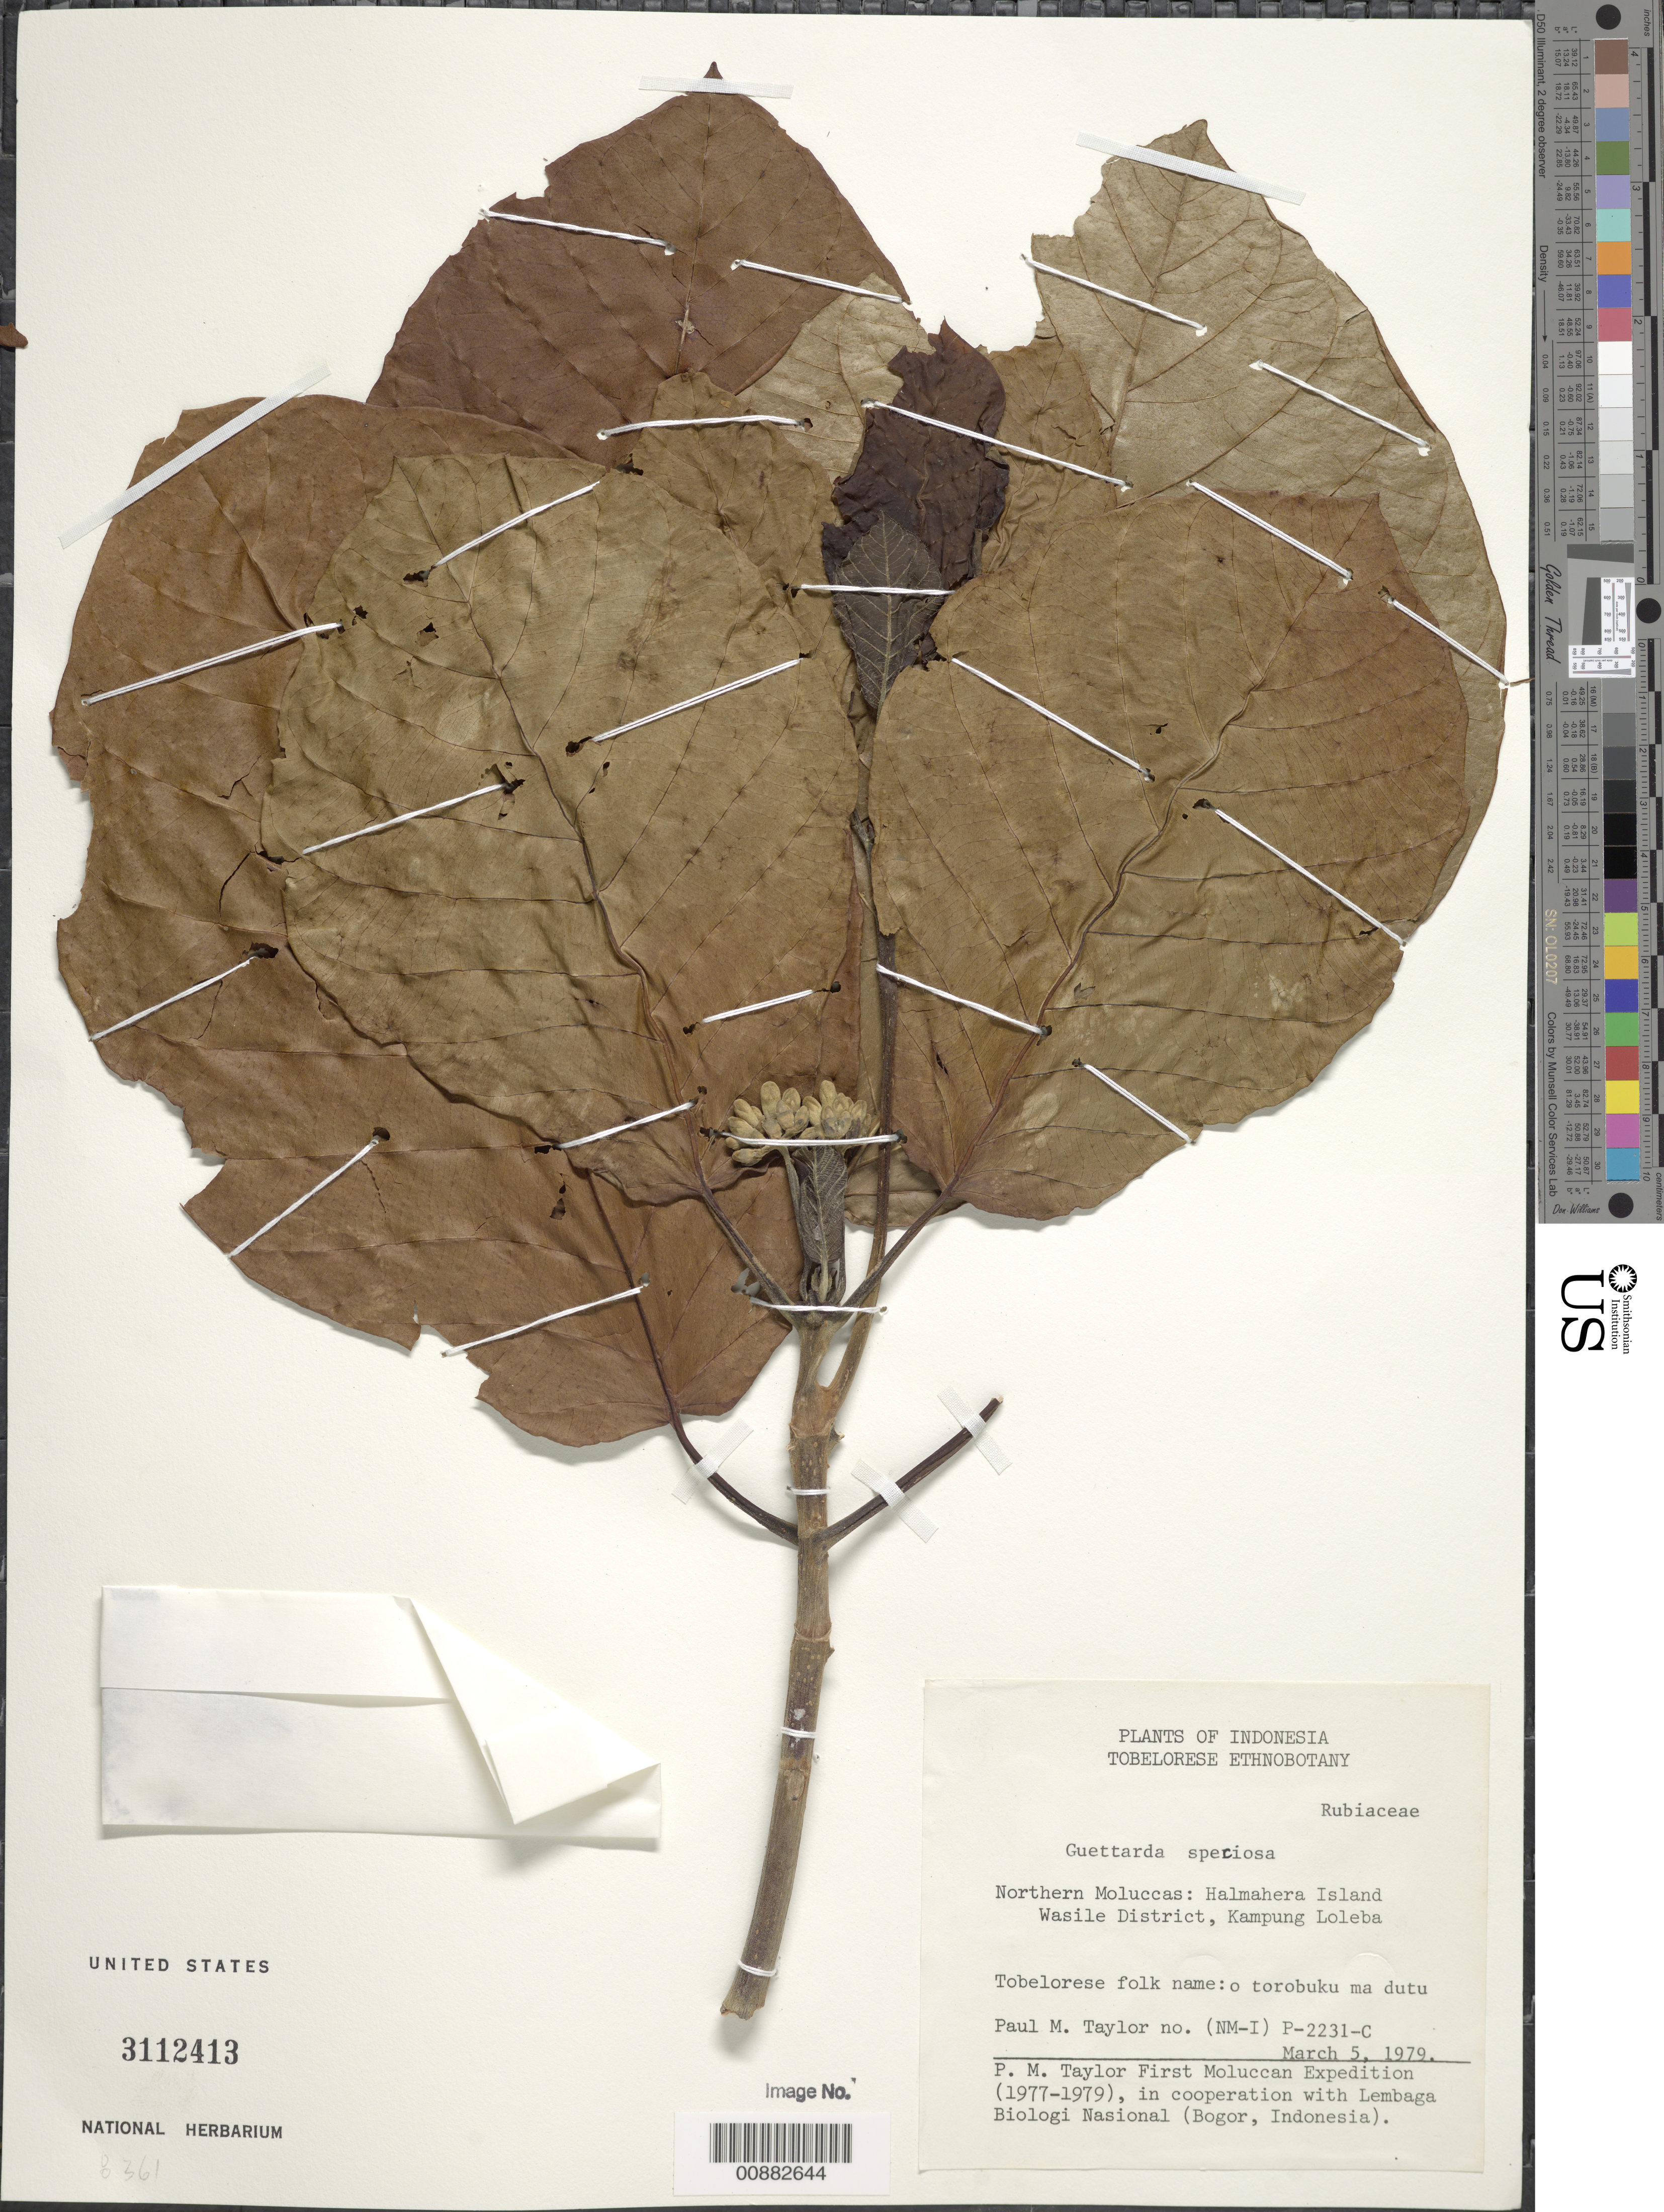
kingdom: Plantae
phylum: Tracheophyta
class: Magnoliopsida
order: Gentianales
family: Rubiaceae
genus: Guettarda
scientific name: Guettarda speciosa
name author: L.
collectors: P. M. Taylor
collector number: (NM-I) P-2231-C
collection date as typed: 05 Mar 1979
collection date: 1979-03-05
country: Indonesia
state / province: Maluku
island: Halmahera I.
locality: Wasile District, Kampung Loleba, N. Moluccas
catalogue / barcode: US 3112413